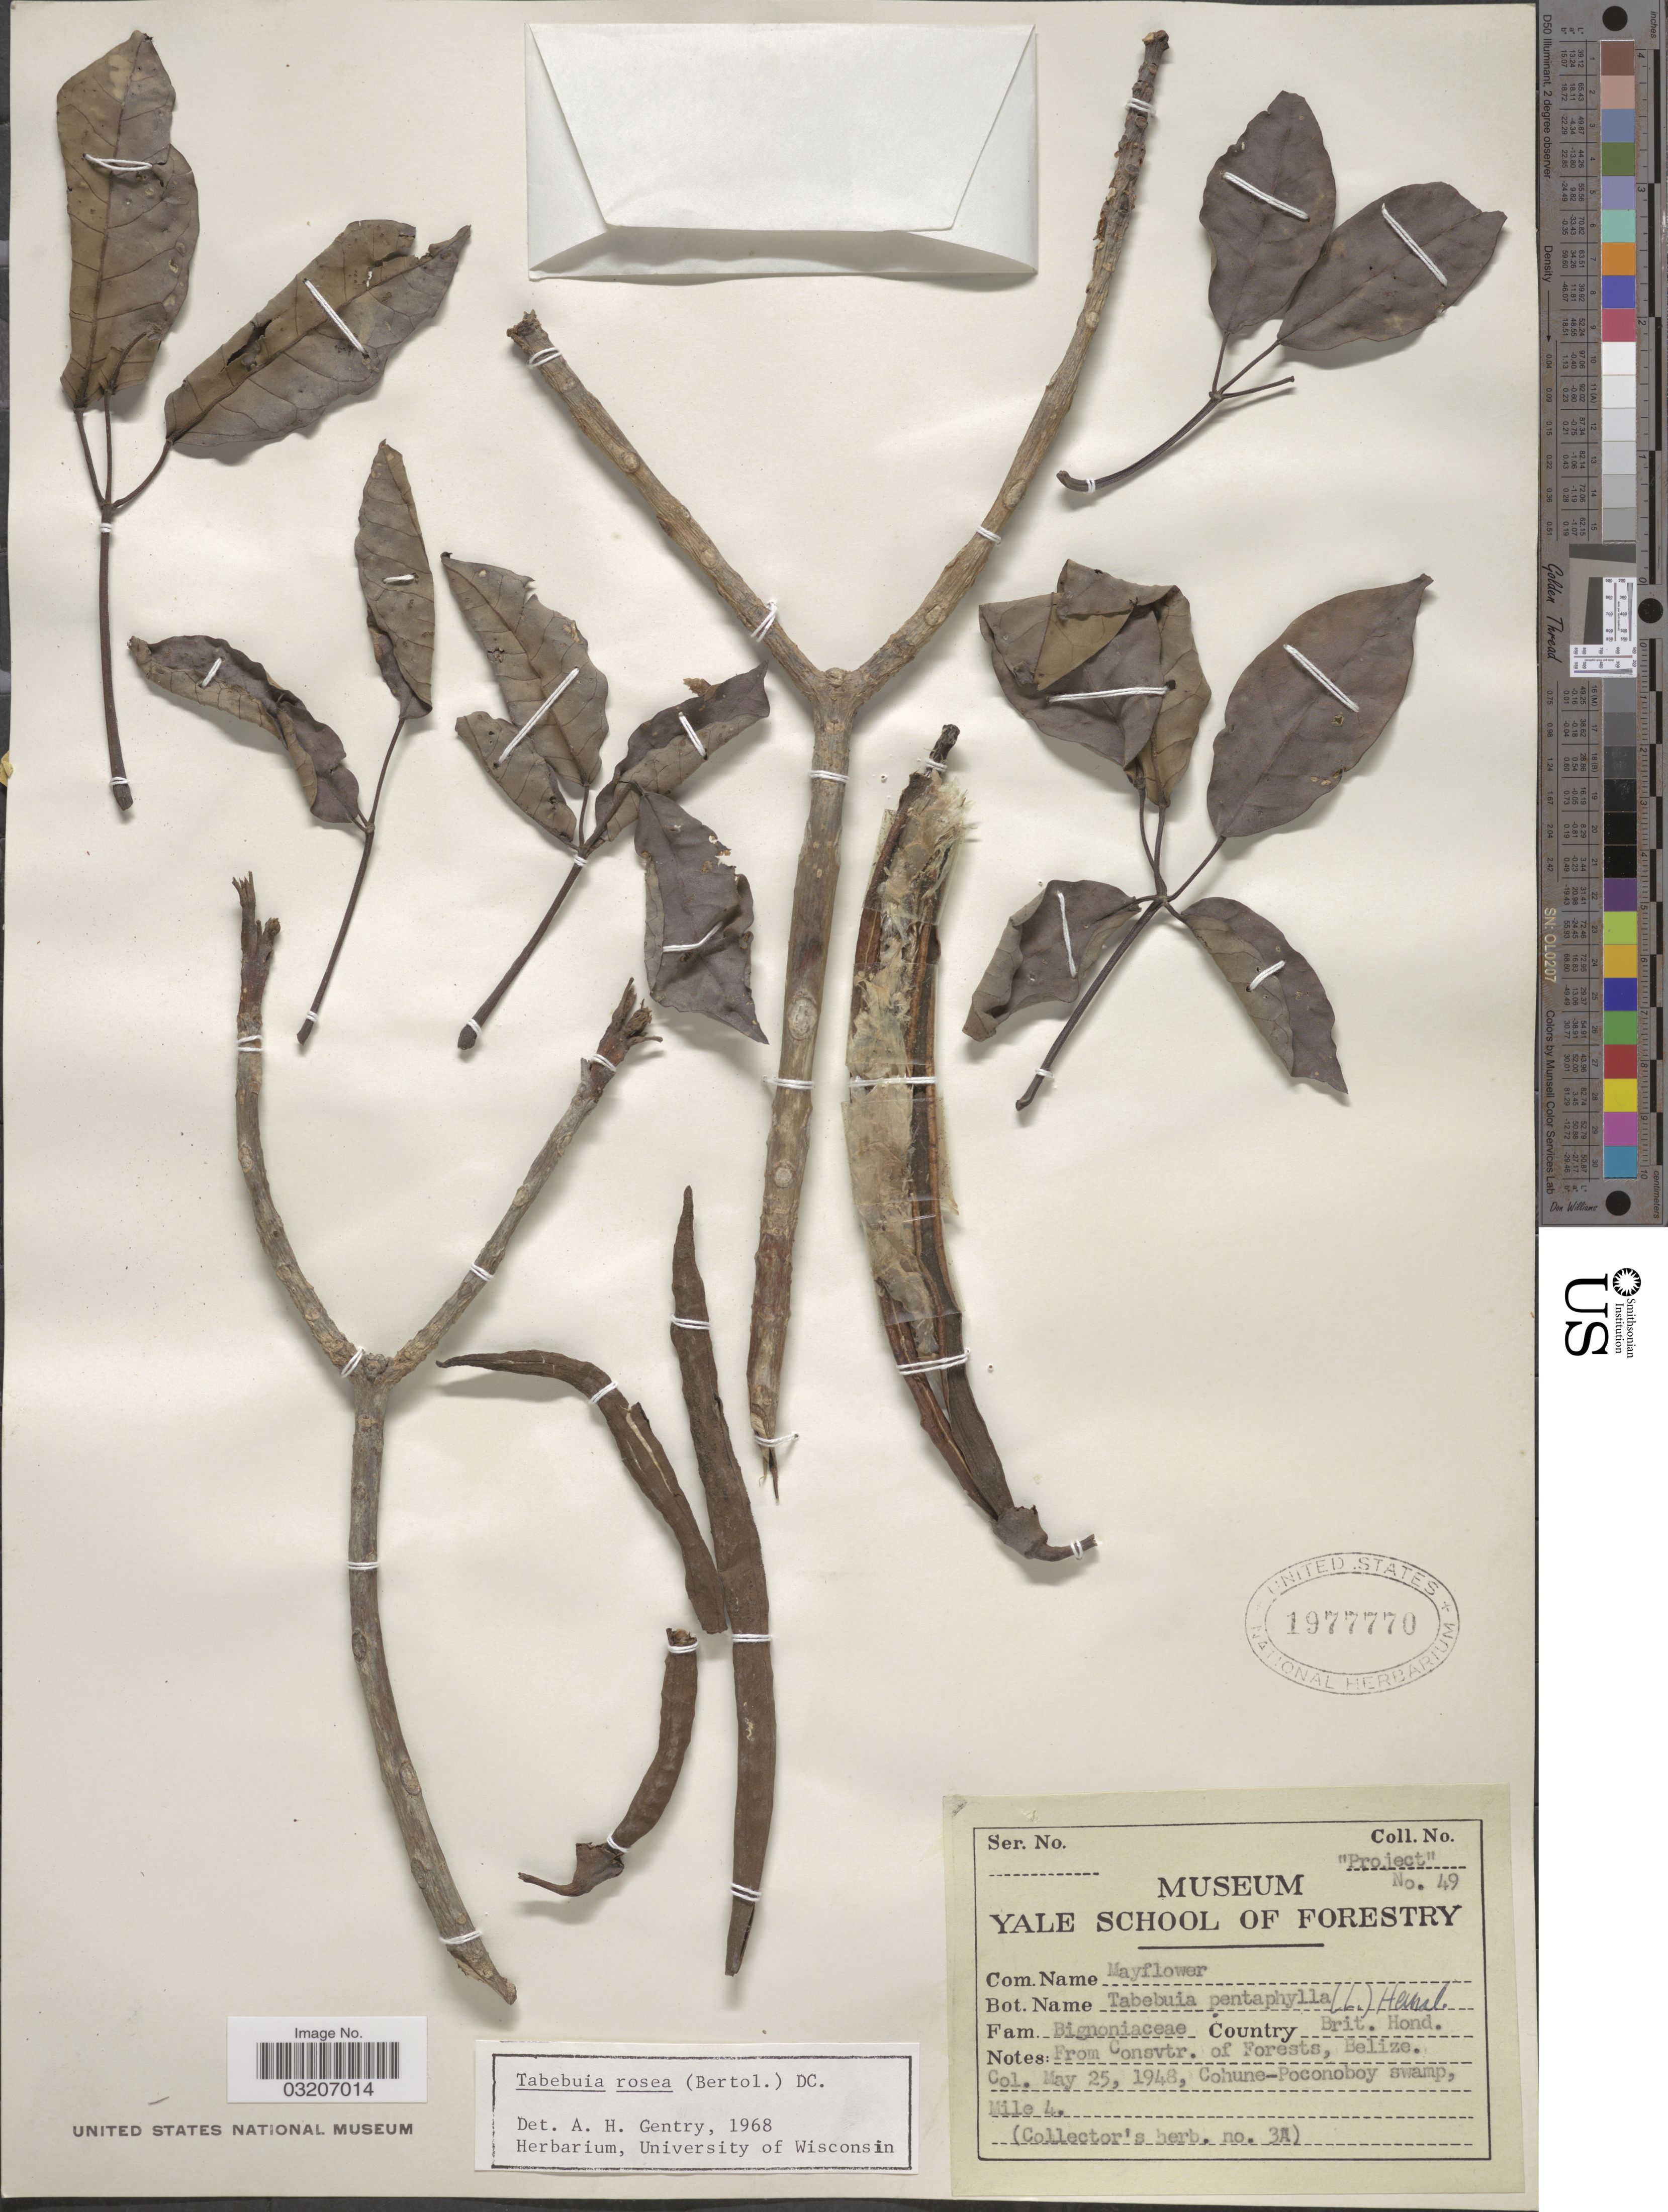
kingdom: Plantae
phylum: Tracheophyta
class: Magnoliopsida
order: Lamiales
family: Bignoniaceae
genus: Tabebuia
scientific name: Tabebuia rosea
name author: (Bertol.) DC.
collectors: Yale School of Forestry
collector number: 49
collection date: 1948-05-25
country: Belize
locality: Brit. Hond. From Consvtr. of Forests. Cohune-Poconoboy swamp, Mile 4.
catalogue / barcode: US 1977770